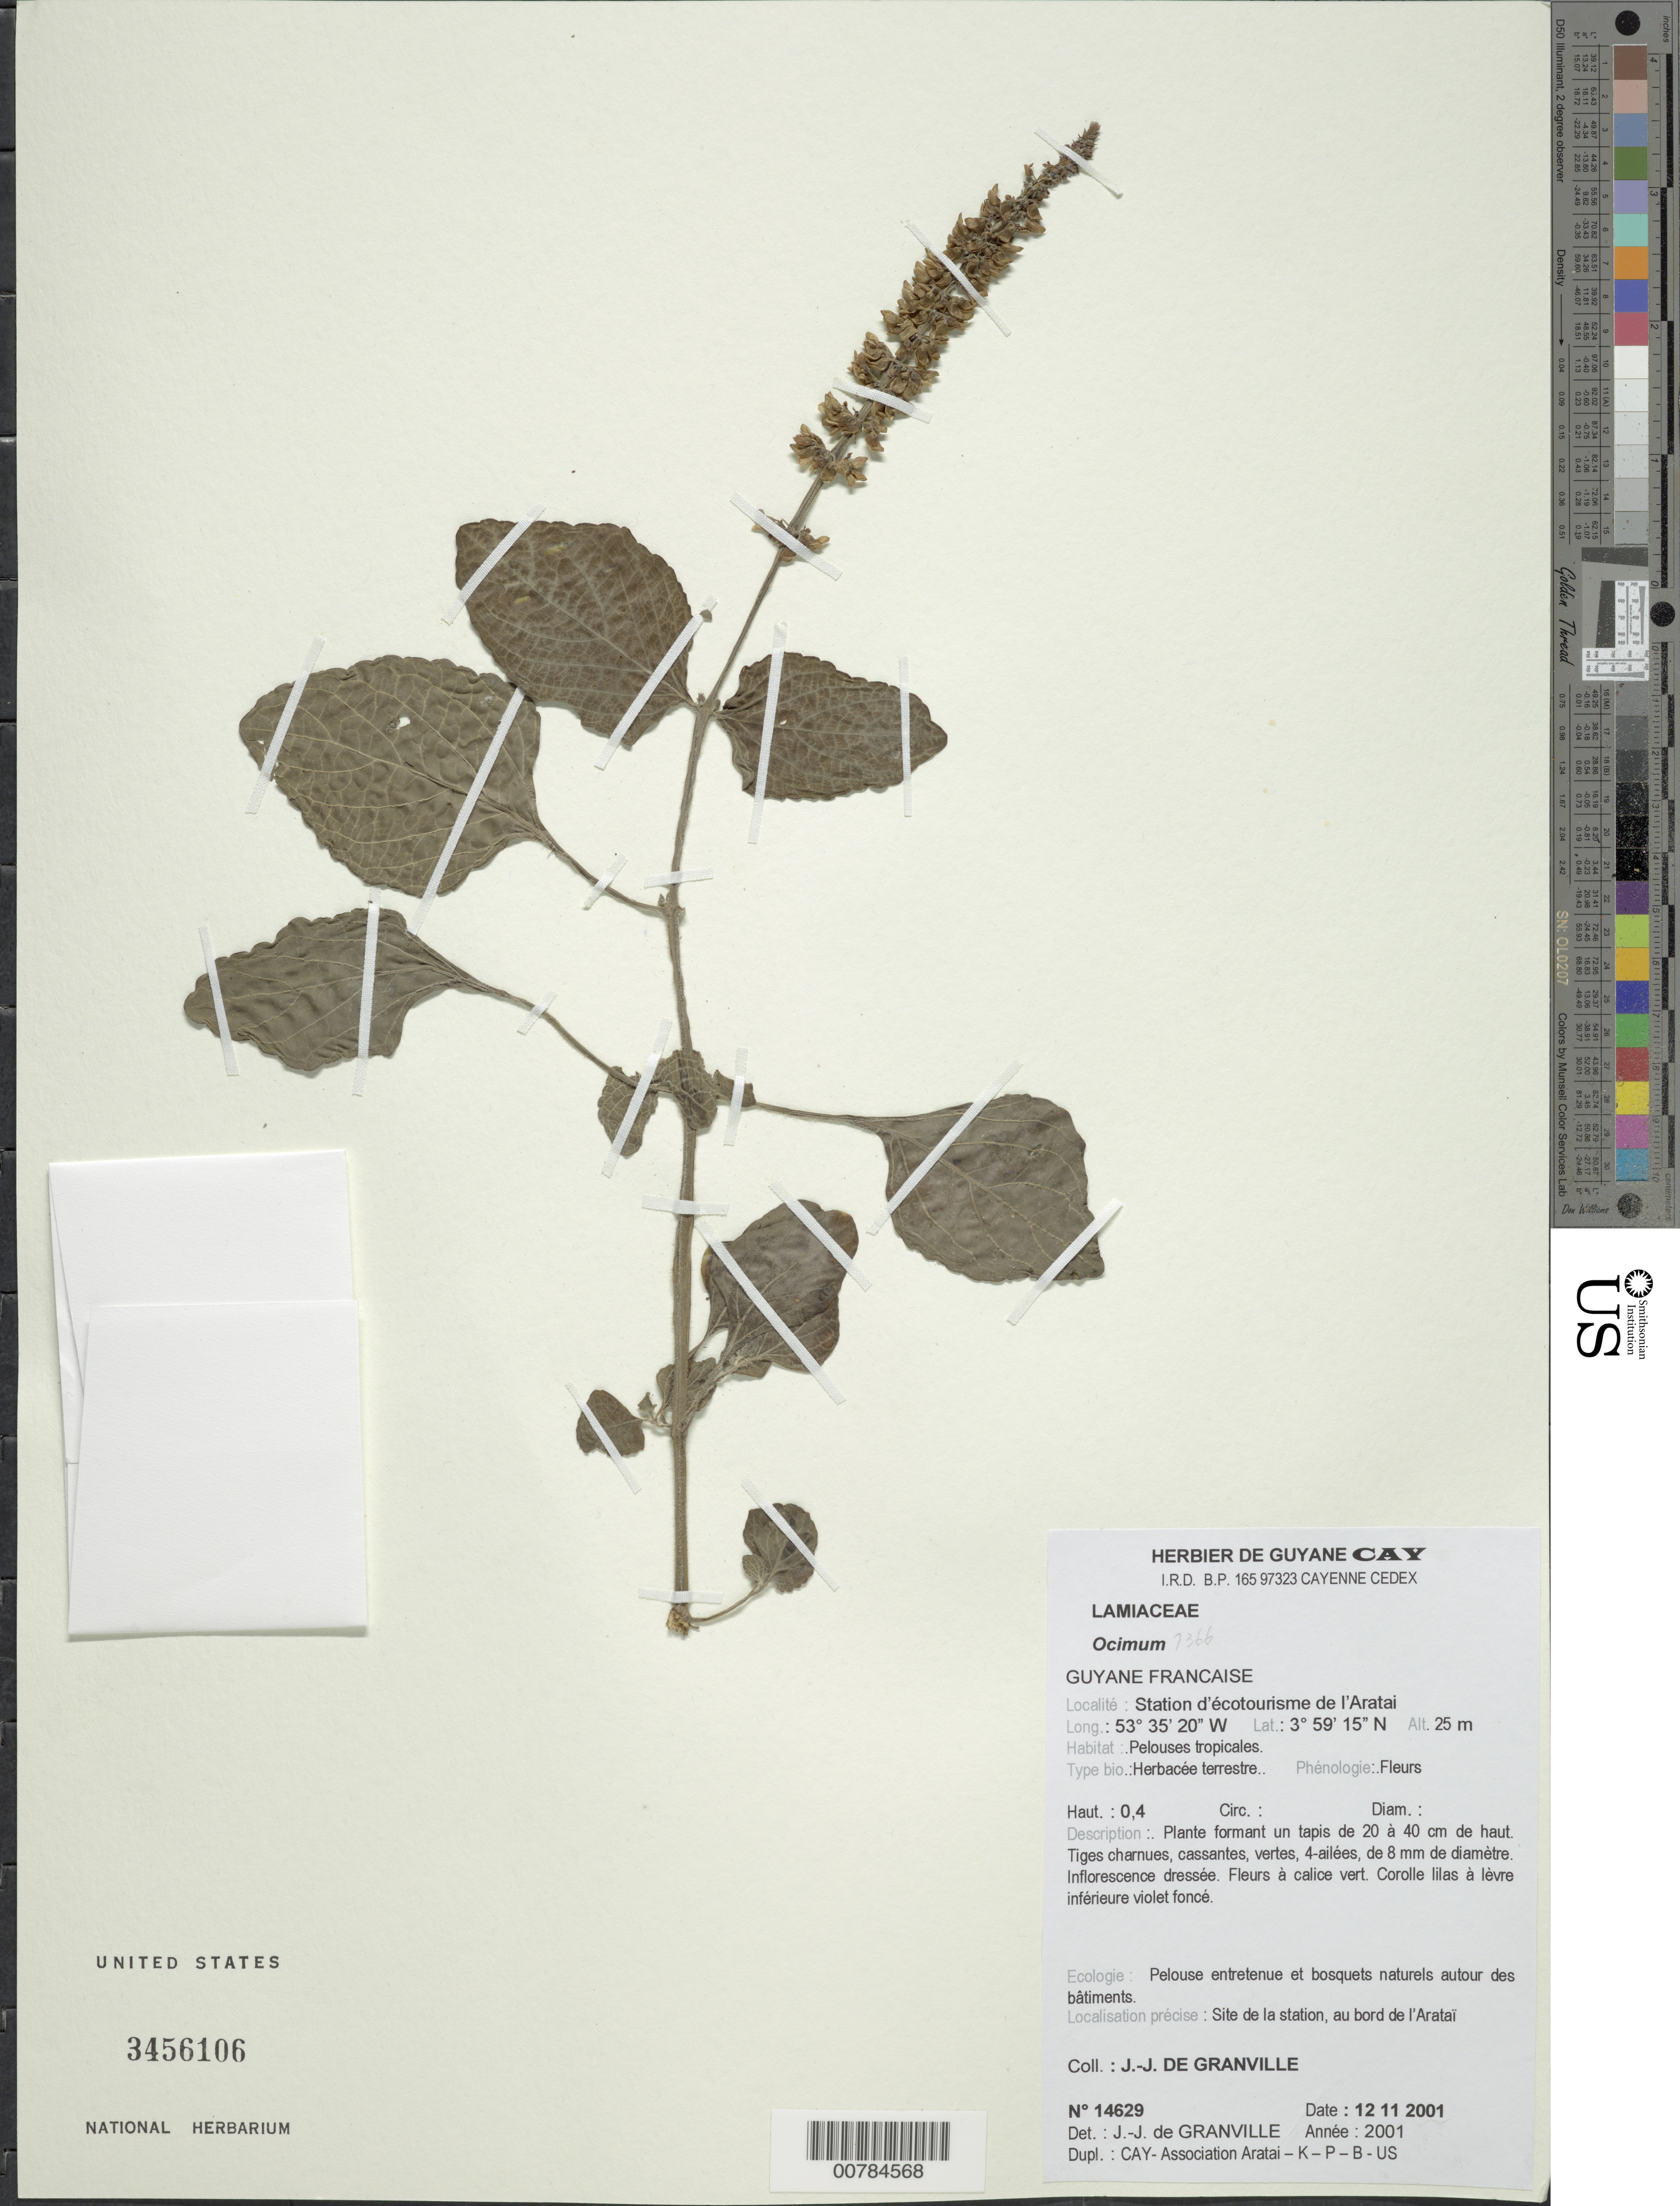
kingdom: Plantae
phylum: Tracheophyta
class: Magnoliopsida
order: Lamiales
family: Lamiaceae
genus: Ocimum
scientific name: Ocimum sp.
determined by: Granville, J. J. de, (CAY), Institut de Recherche pour le Developpement (IRD) (FRENCH GUIANA)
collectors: J.-J. de Granville & F. Crozier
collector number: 14629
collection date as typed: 12-Nov-01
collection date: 2001-11-12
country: French Guiana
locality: Station d'écotourisme de l'Aratai; Site de la station, au bord de l'Aratai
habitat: Pelouses tropicales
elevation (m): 25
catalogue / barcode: US 3456106